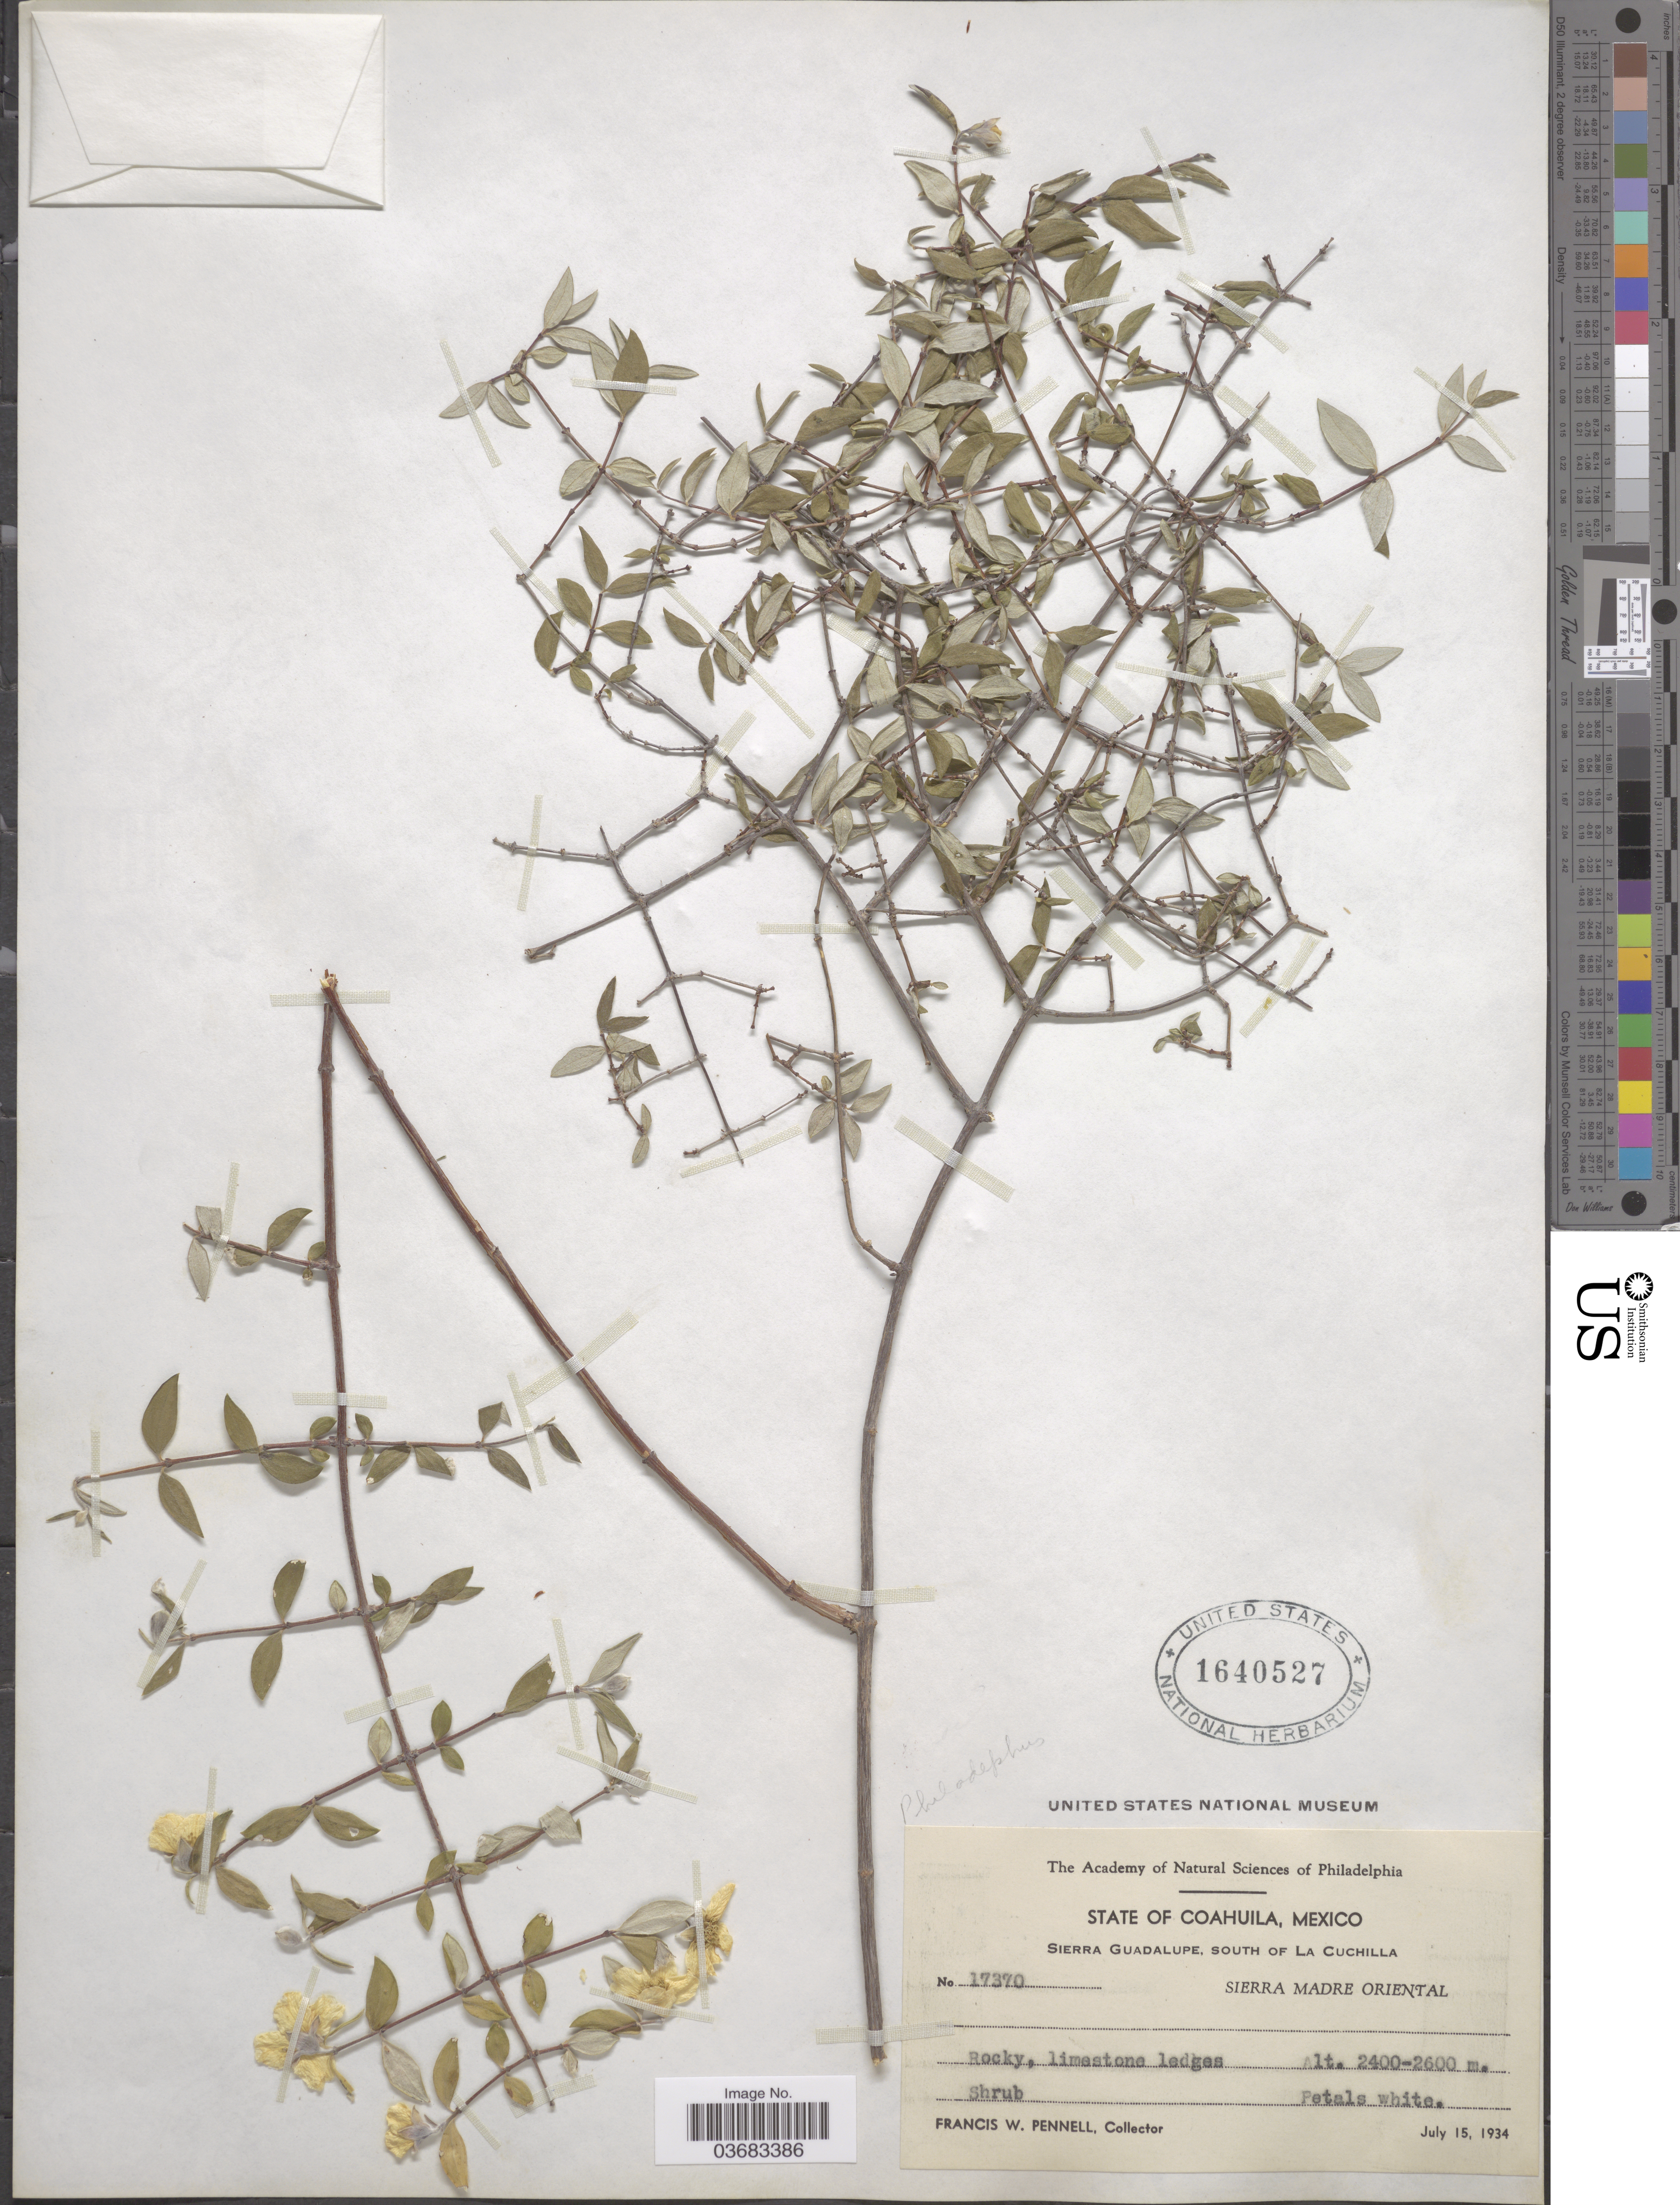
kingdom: Plantae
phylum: Tracheophyta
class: Magnoliopsida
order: Cornales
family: Hydrangeaceae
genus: Philadelphus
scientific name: Philadelphus sp.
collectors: F. W. Pennell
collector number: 17370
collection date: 1934-07-15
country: Mexico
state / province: Coahuila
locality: Sierra Guadalupe, South of La Cuchilla. Sierra Madre Oriental.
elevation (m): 2400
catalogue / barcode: US 1640527